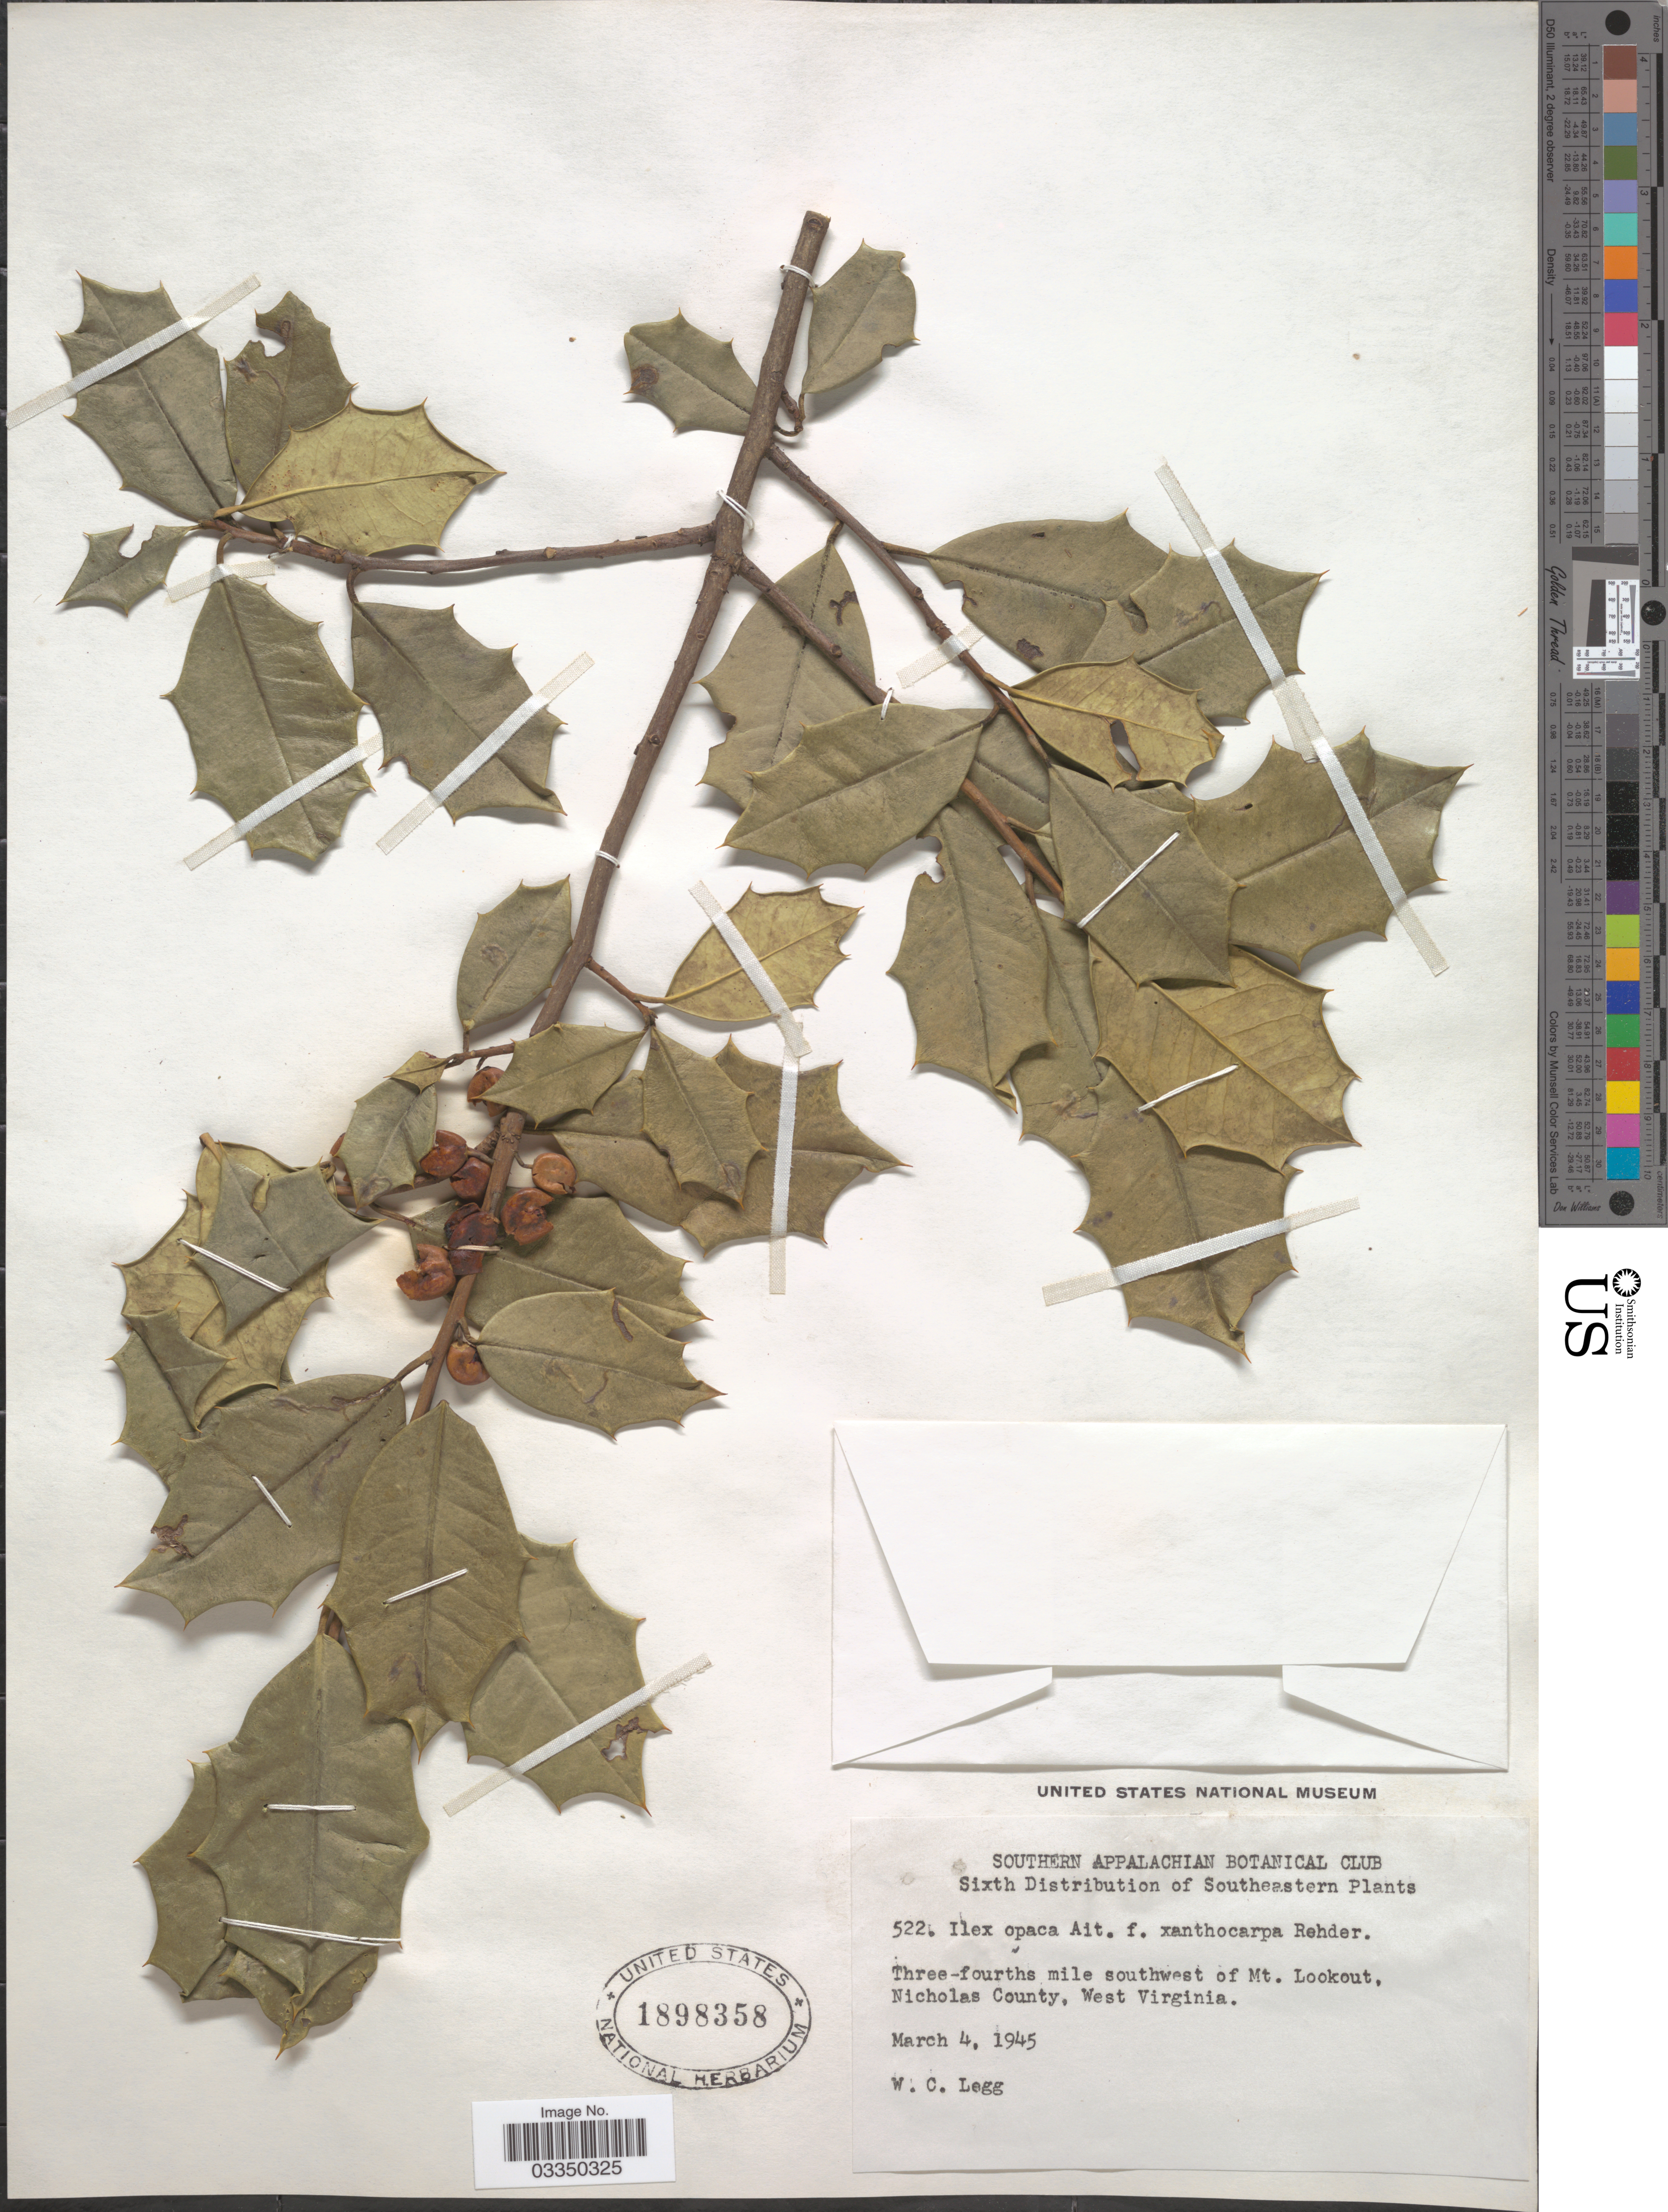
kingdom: Plantae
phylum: Tracheophyta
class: Magnoliopsida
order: Aquifoliales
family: Aquifoliaceae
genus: Ilex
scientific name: Ilex opaca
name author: Aiton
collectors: W. Legg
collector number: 522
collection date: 1945-03-04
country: United States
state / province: West Virginia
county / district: Nicholas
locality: Three-fourths mile southwest of Mt. Lookout, Nicholas County.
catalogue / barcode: US 1898358